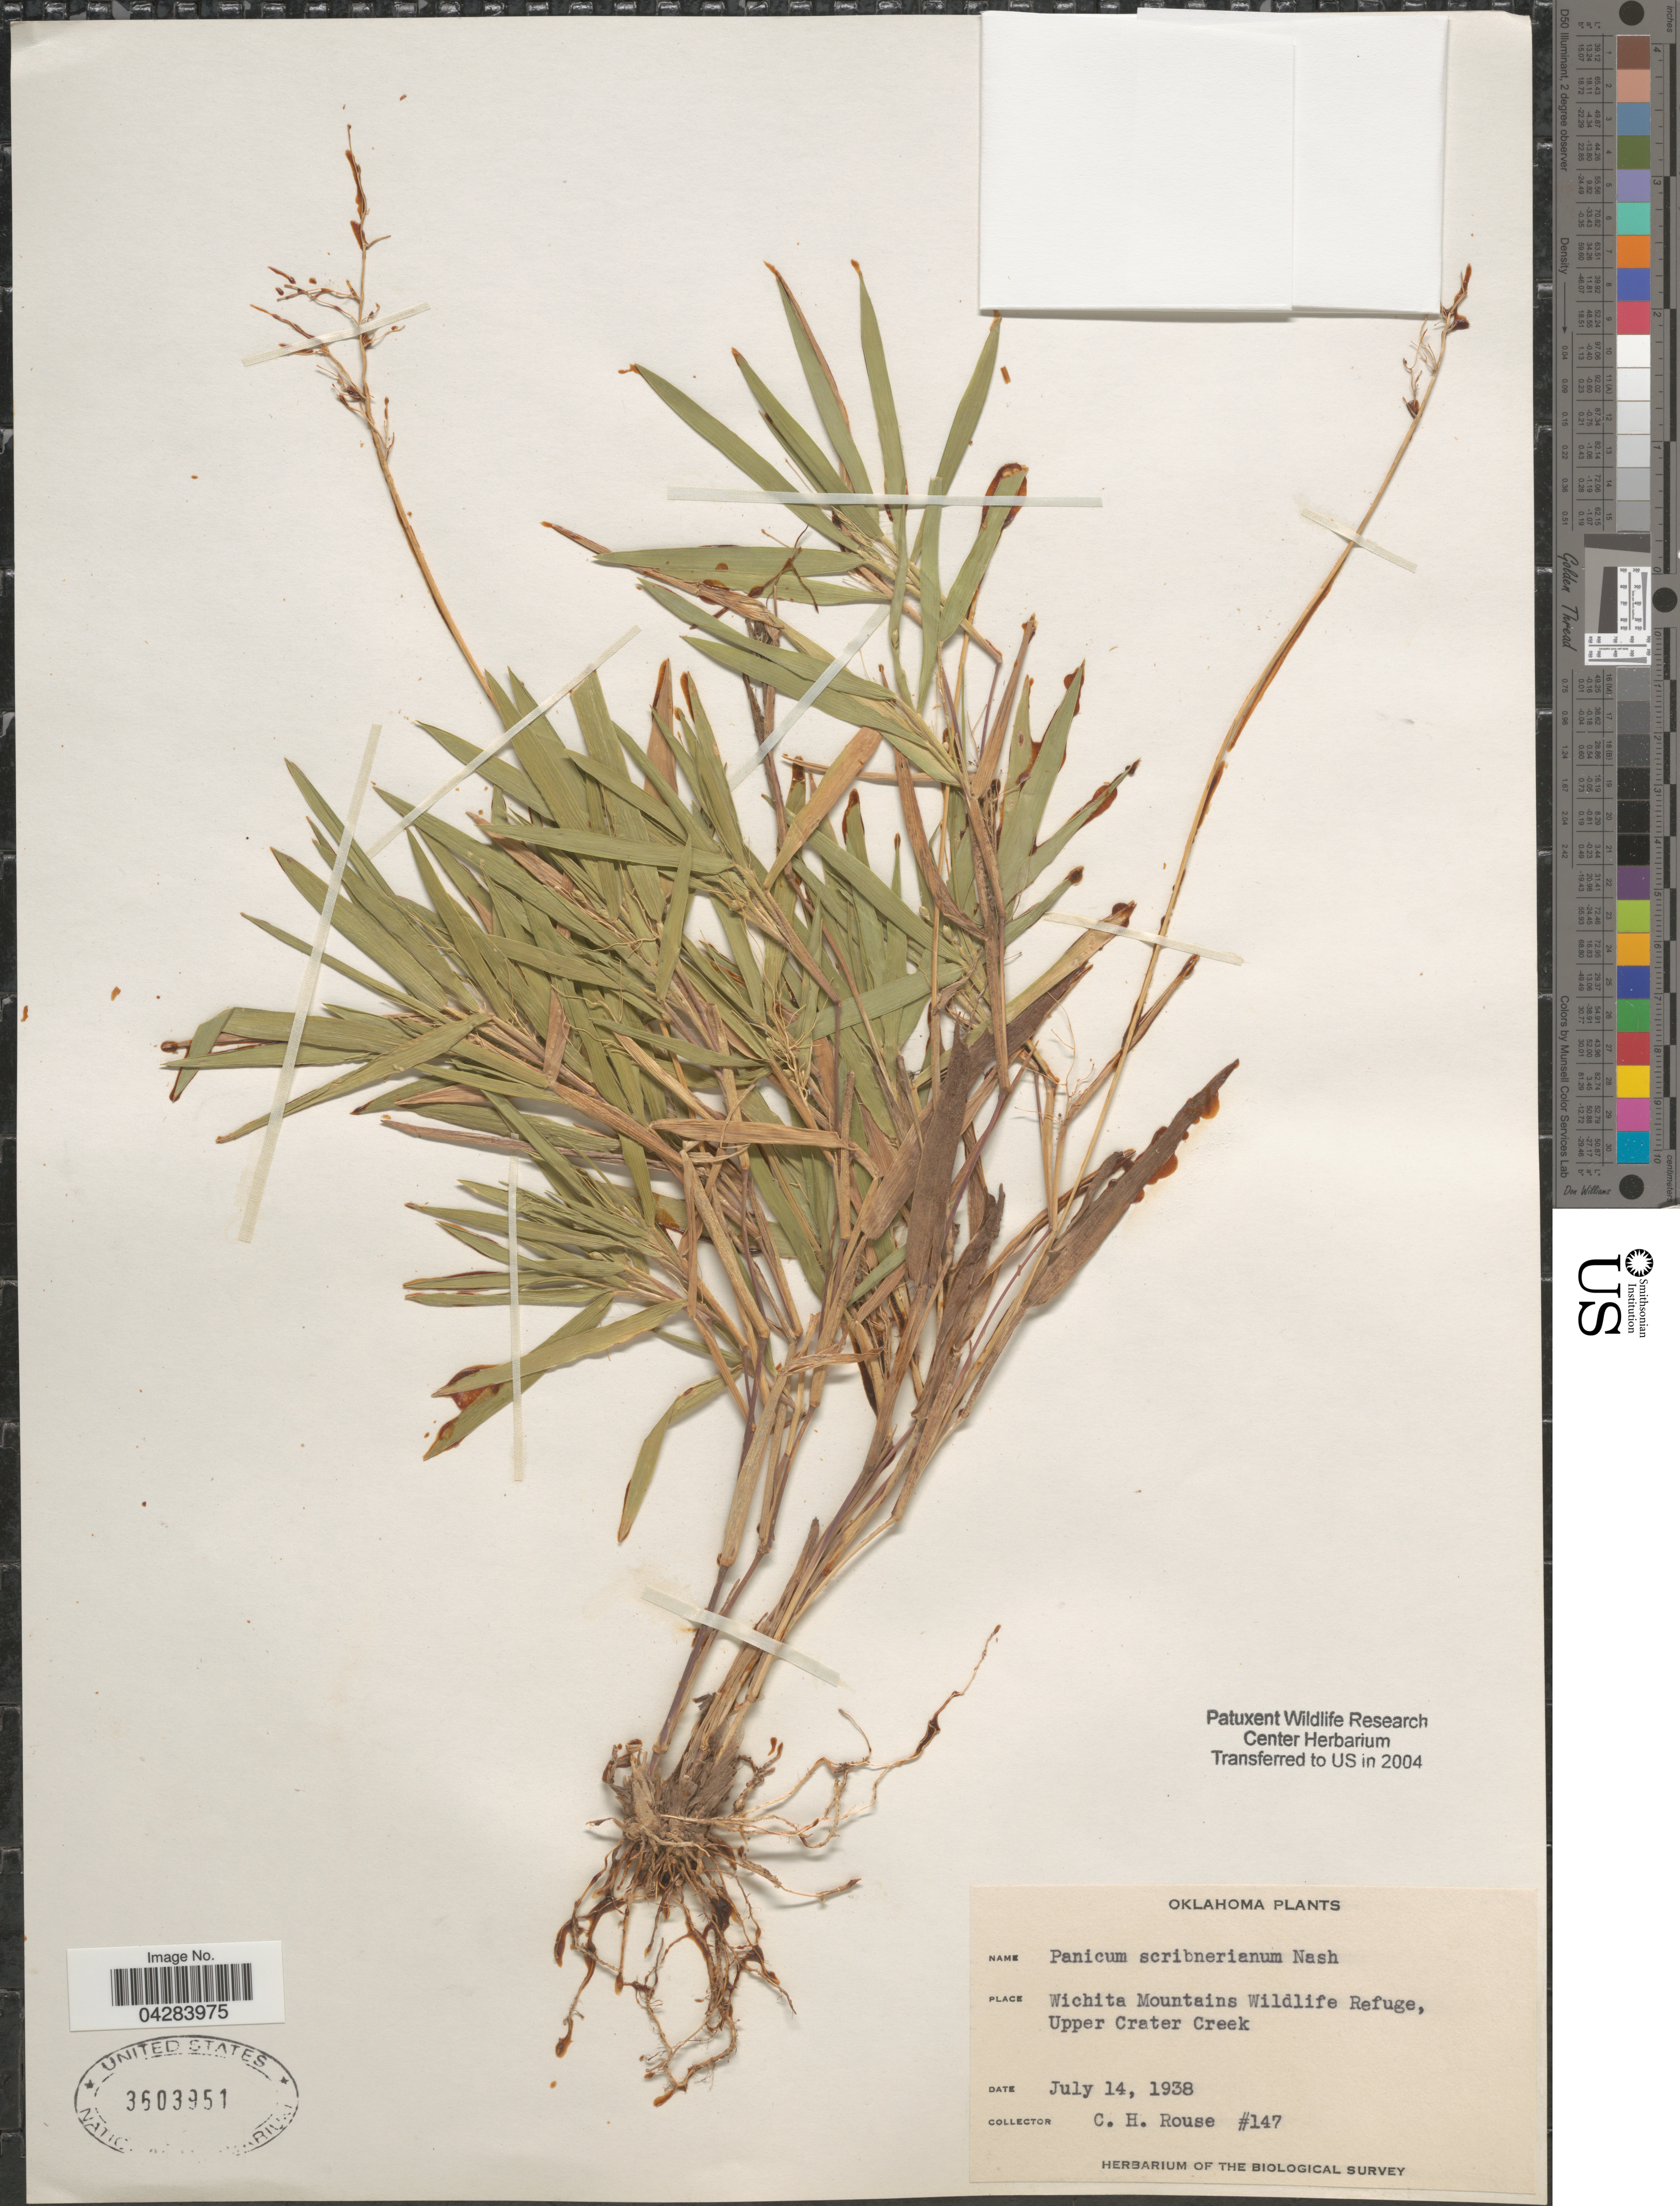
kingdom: Plantae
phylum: Tracheophyta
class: Liliopsida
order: Poales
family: Poaceae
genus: Dichanthelium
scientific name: Dichanthelium oligosanthes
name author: (Schult.) Gould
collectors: C. Rouse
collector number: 147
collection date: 1938-07-14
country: United States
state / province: Oklahoma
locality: Wichita Mountains Wildlife Refuge, Upper Crater Creek. Biological Survey.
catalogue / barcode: US 3603951